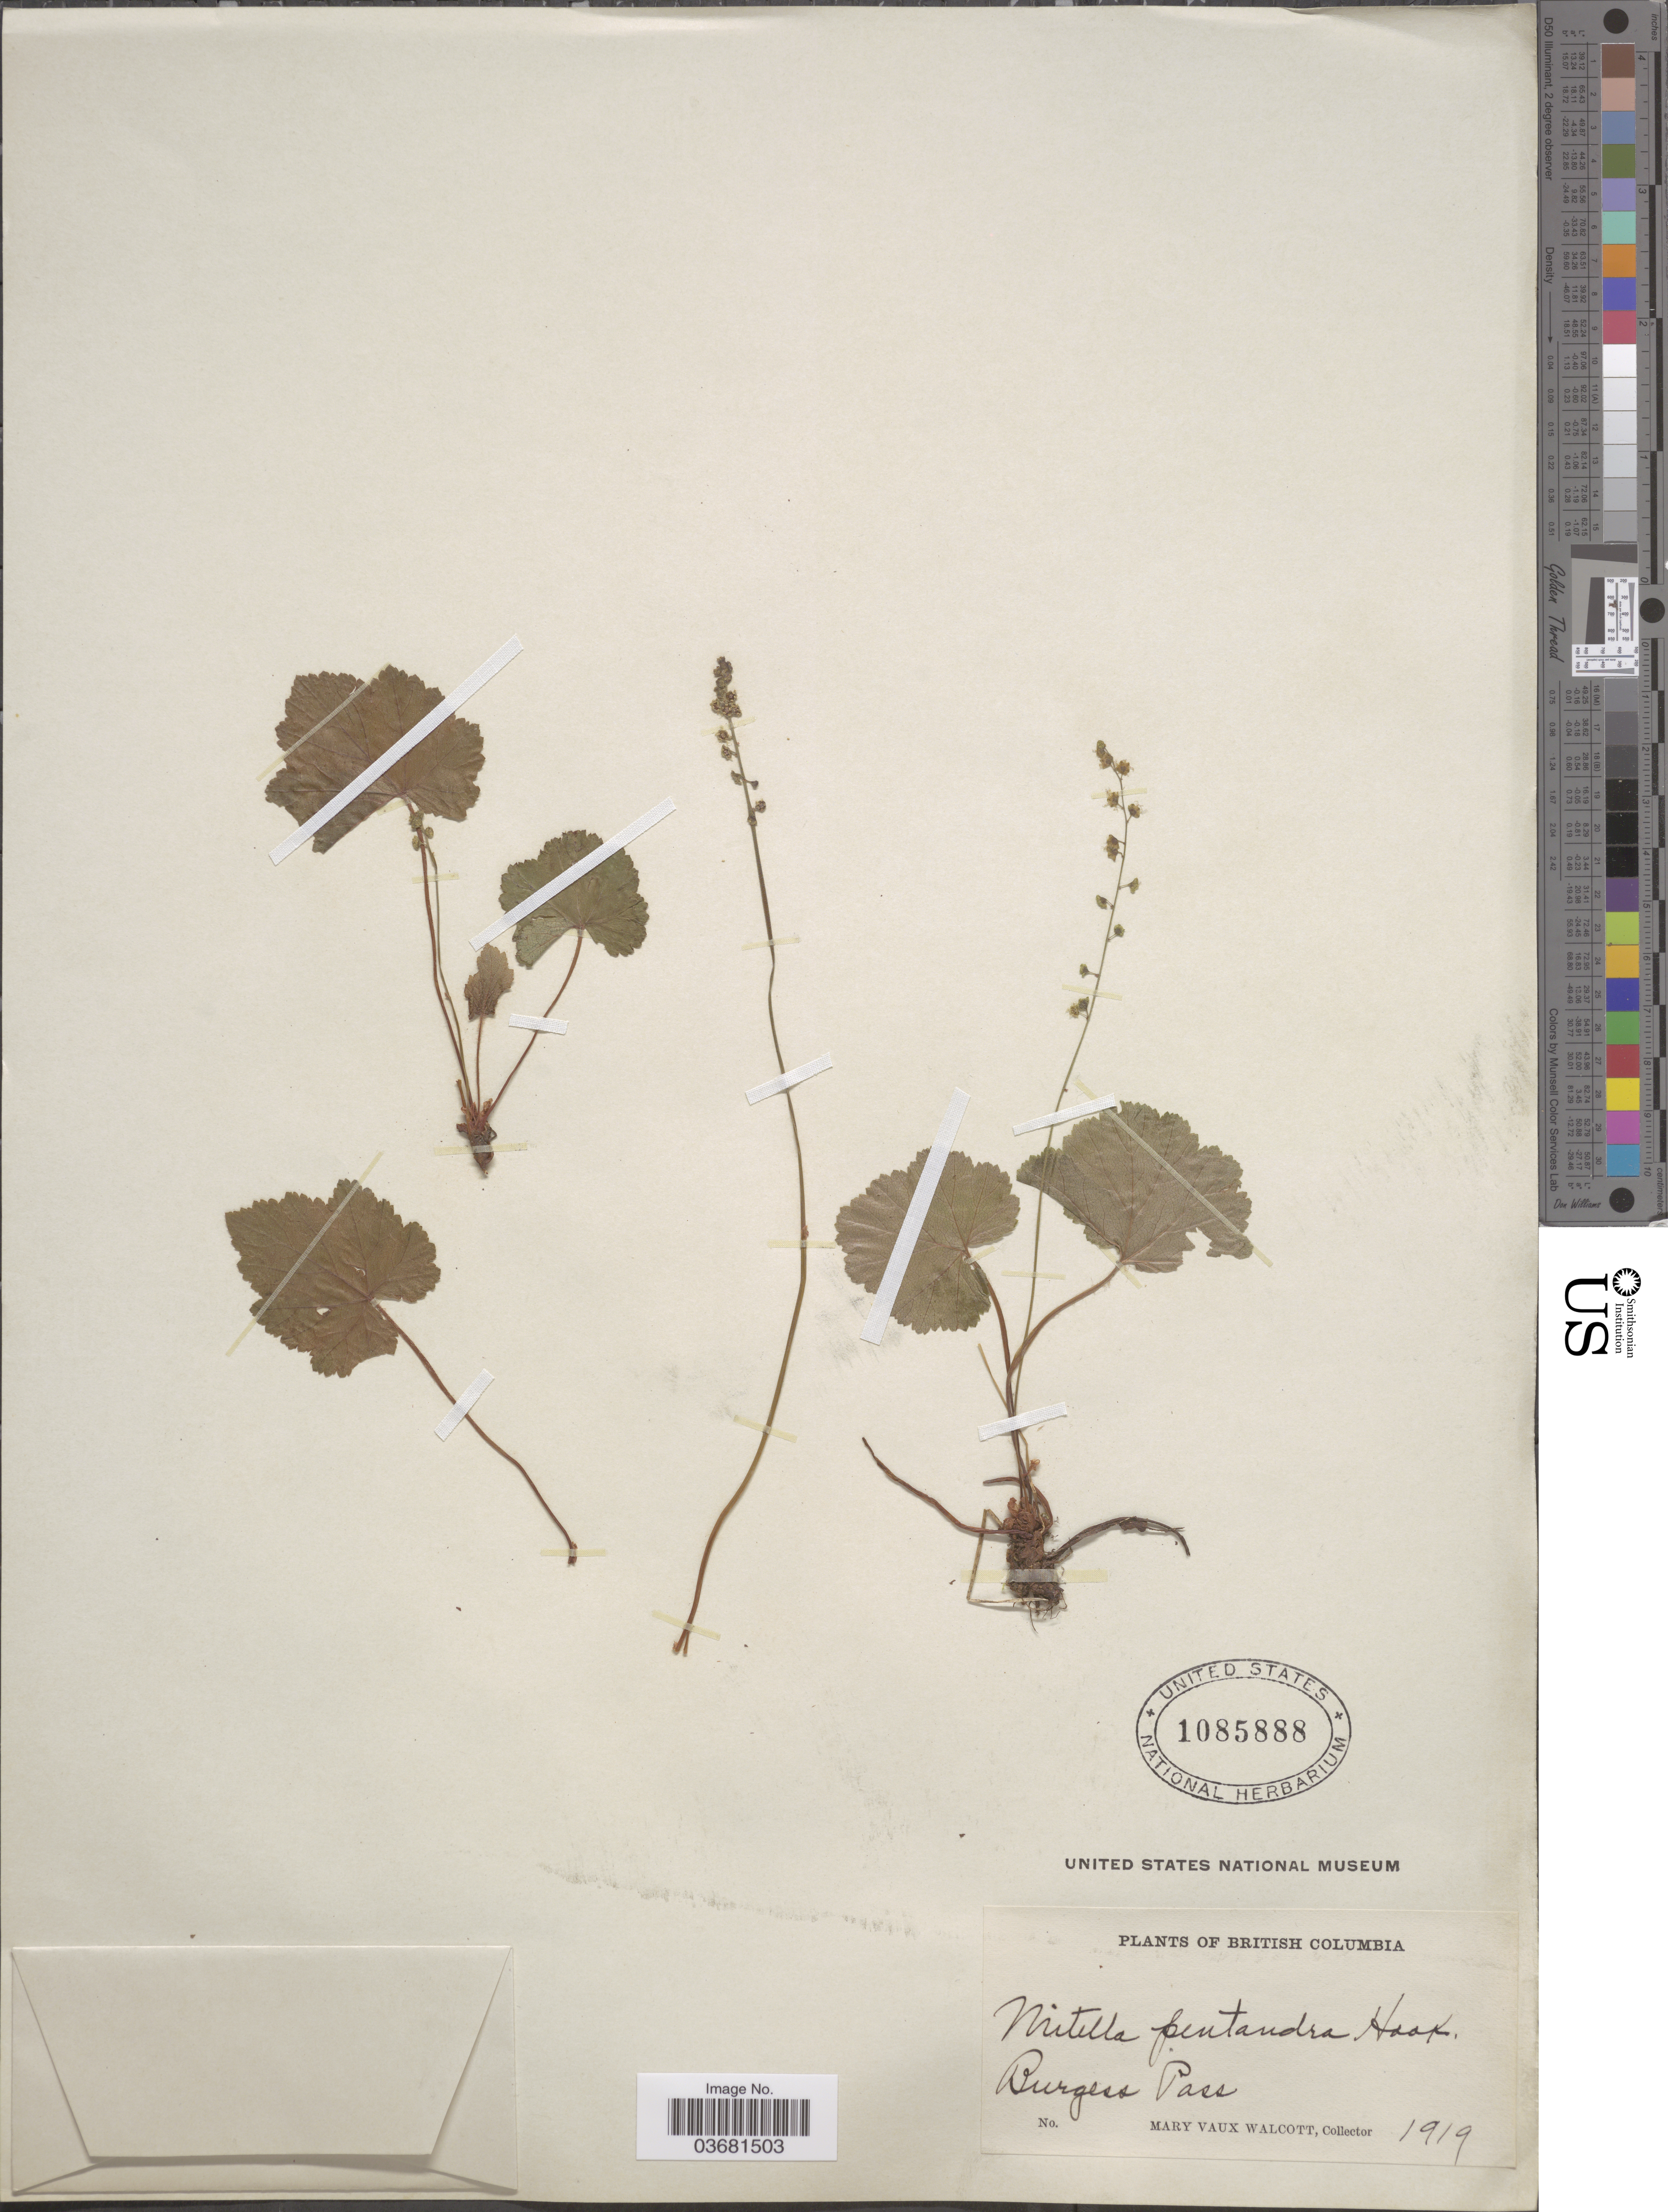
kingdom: Plantae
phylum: Tracheophyta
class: Magnoliopsida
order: Saxifragales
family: Saxifragaceae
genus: Mitella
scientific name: Mitella pentandra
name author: Hook.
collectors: M. Walcott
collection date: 1919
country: Canada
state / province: British Columbia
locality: Burgess Pass.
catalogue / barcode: US 1085888